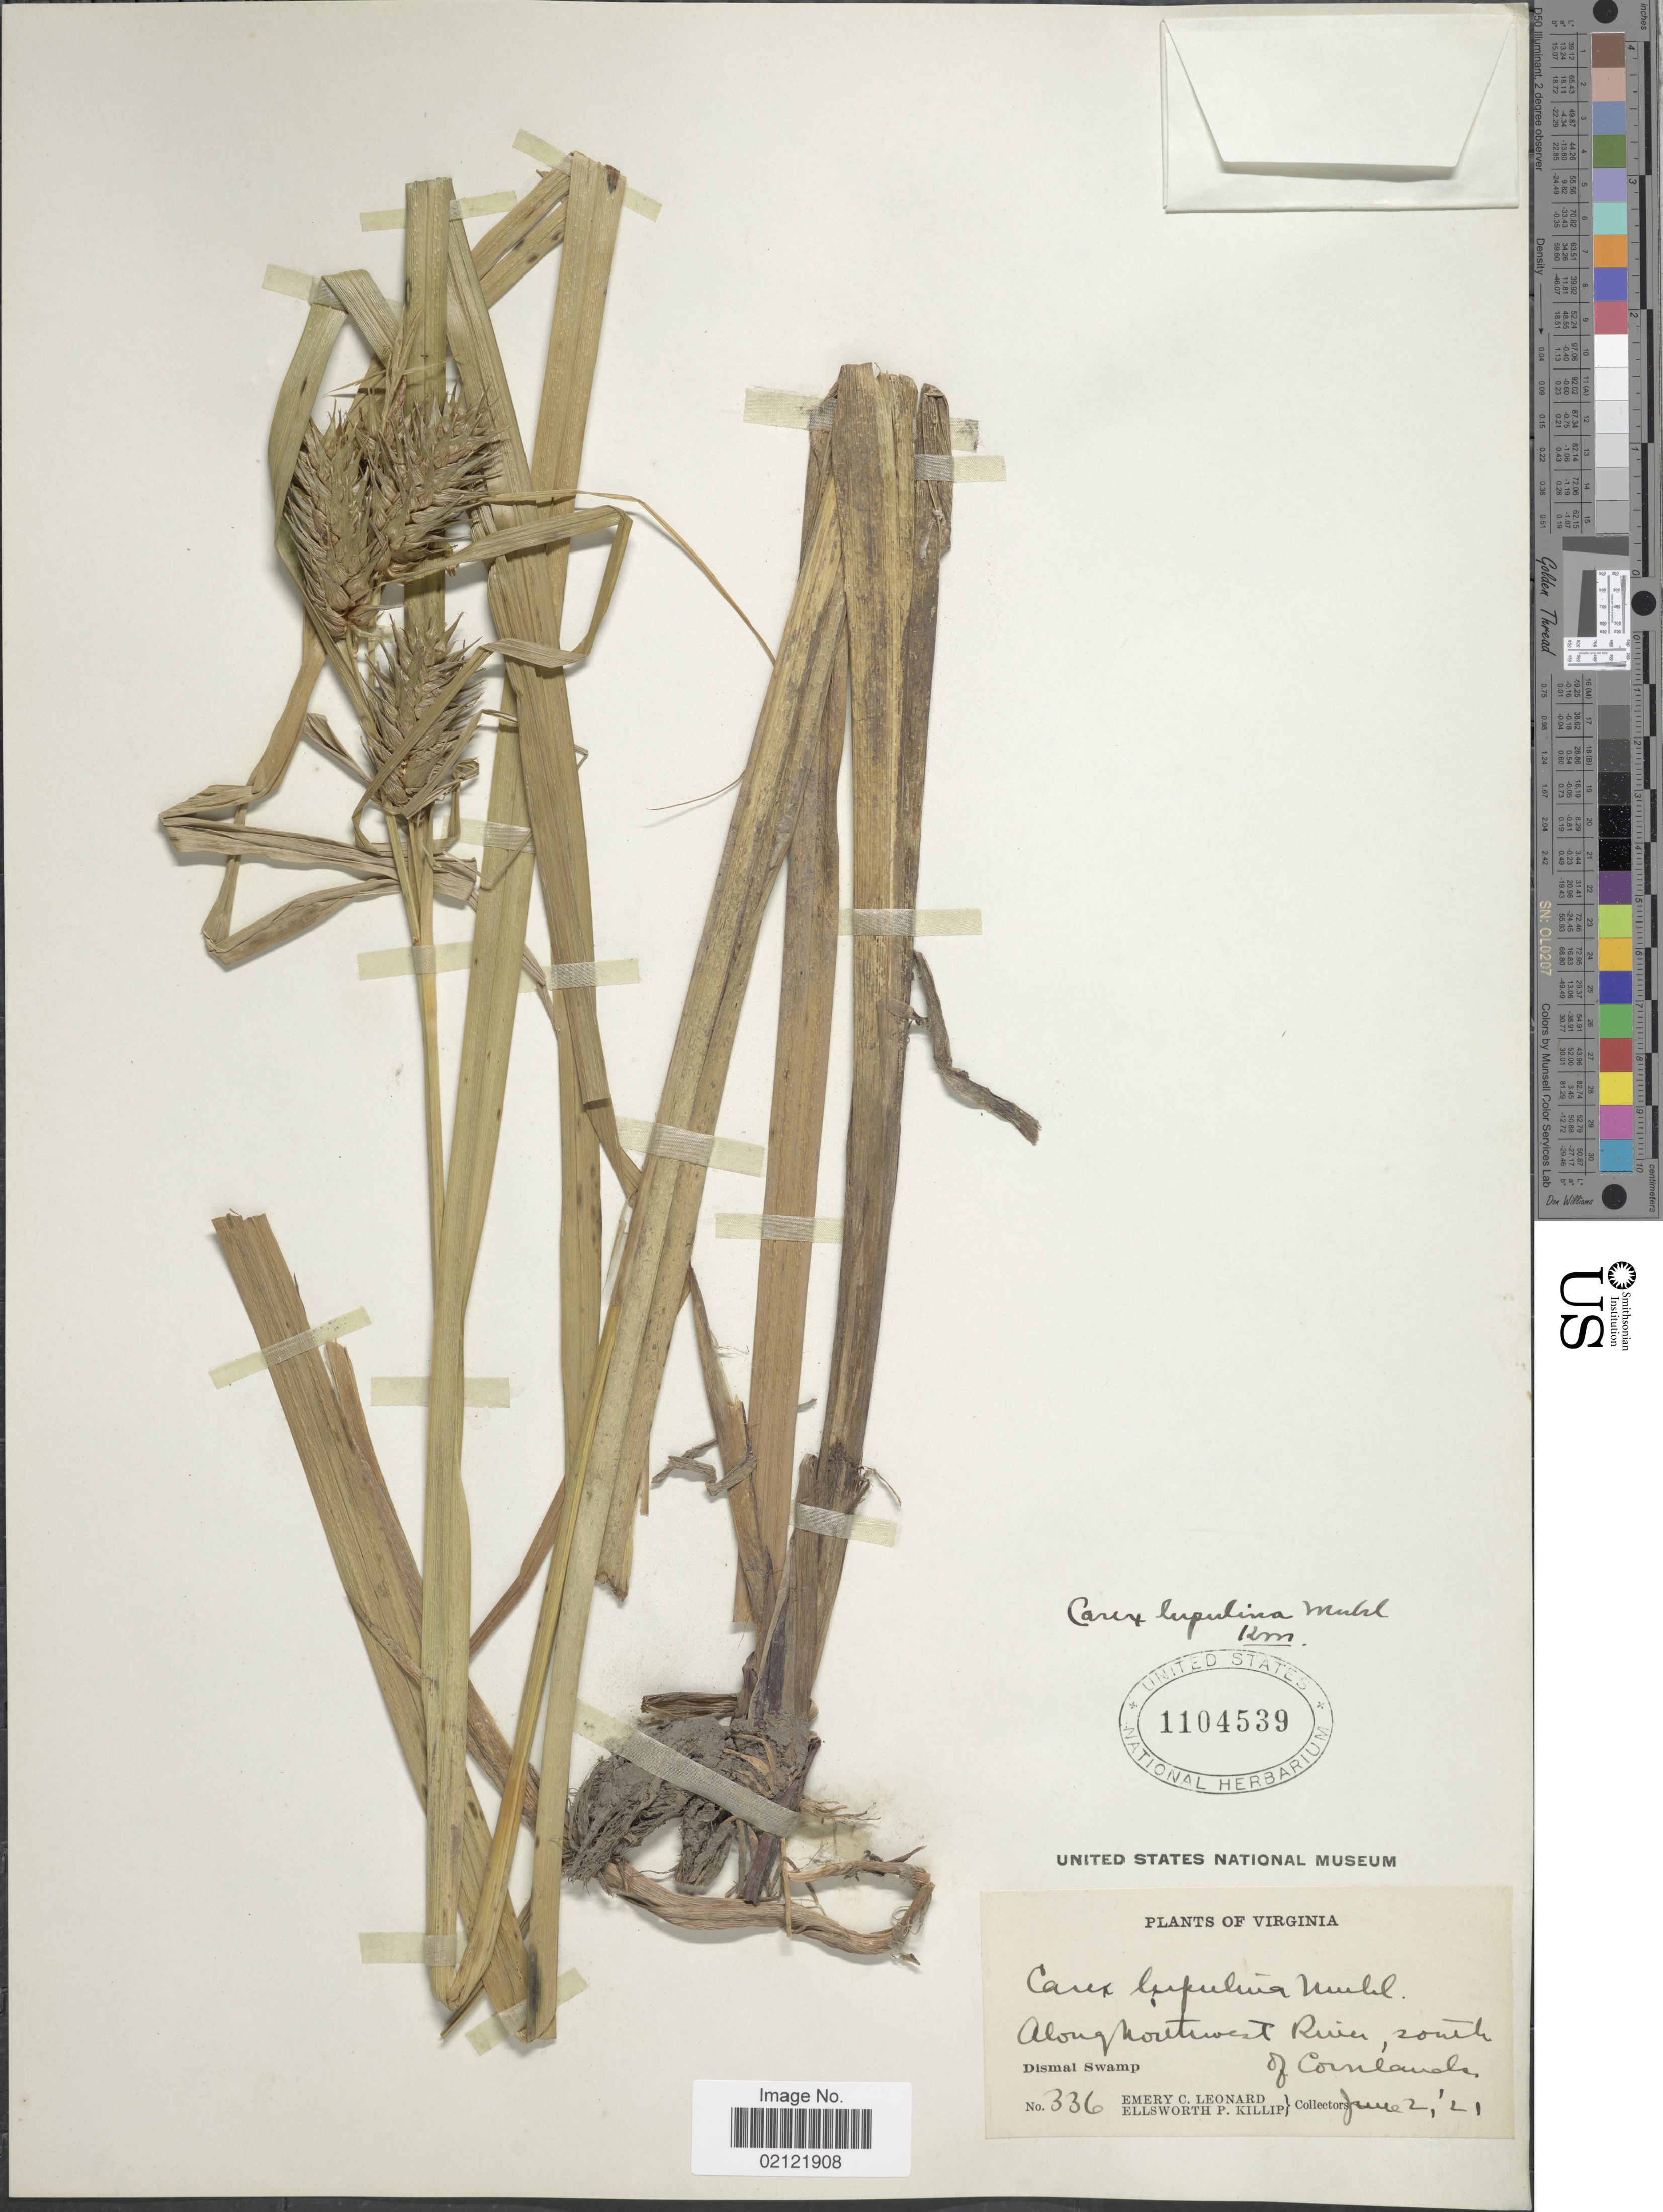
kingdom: Plantae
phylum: Tracheophyta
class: Liliopsida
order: Poales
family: Cyperaceae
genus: Carex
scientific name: Carex lupulina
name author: Muhl. ex Willd.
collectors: E. C. Leonard & E. P. Killip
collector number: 336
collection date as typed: Transcribed d/m/y: 2/6/21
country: United States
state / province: Virginia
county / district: City of Chesapeake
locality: Along northwest River, south of Cornlands. Dismal Swamp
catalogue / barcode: US 1104539